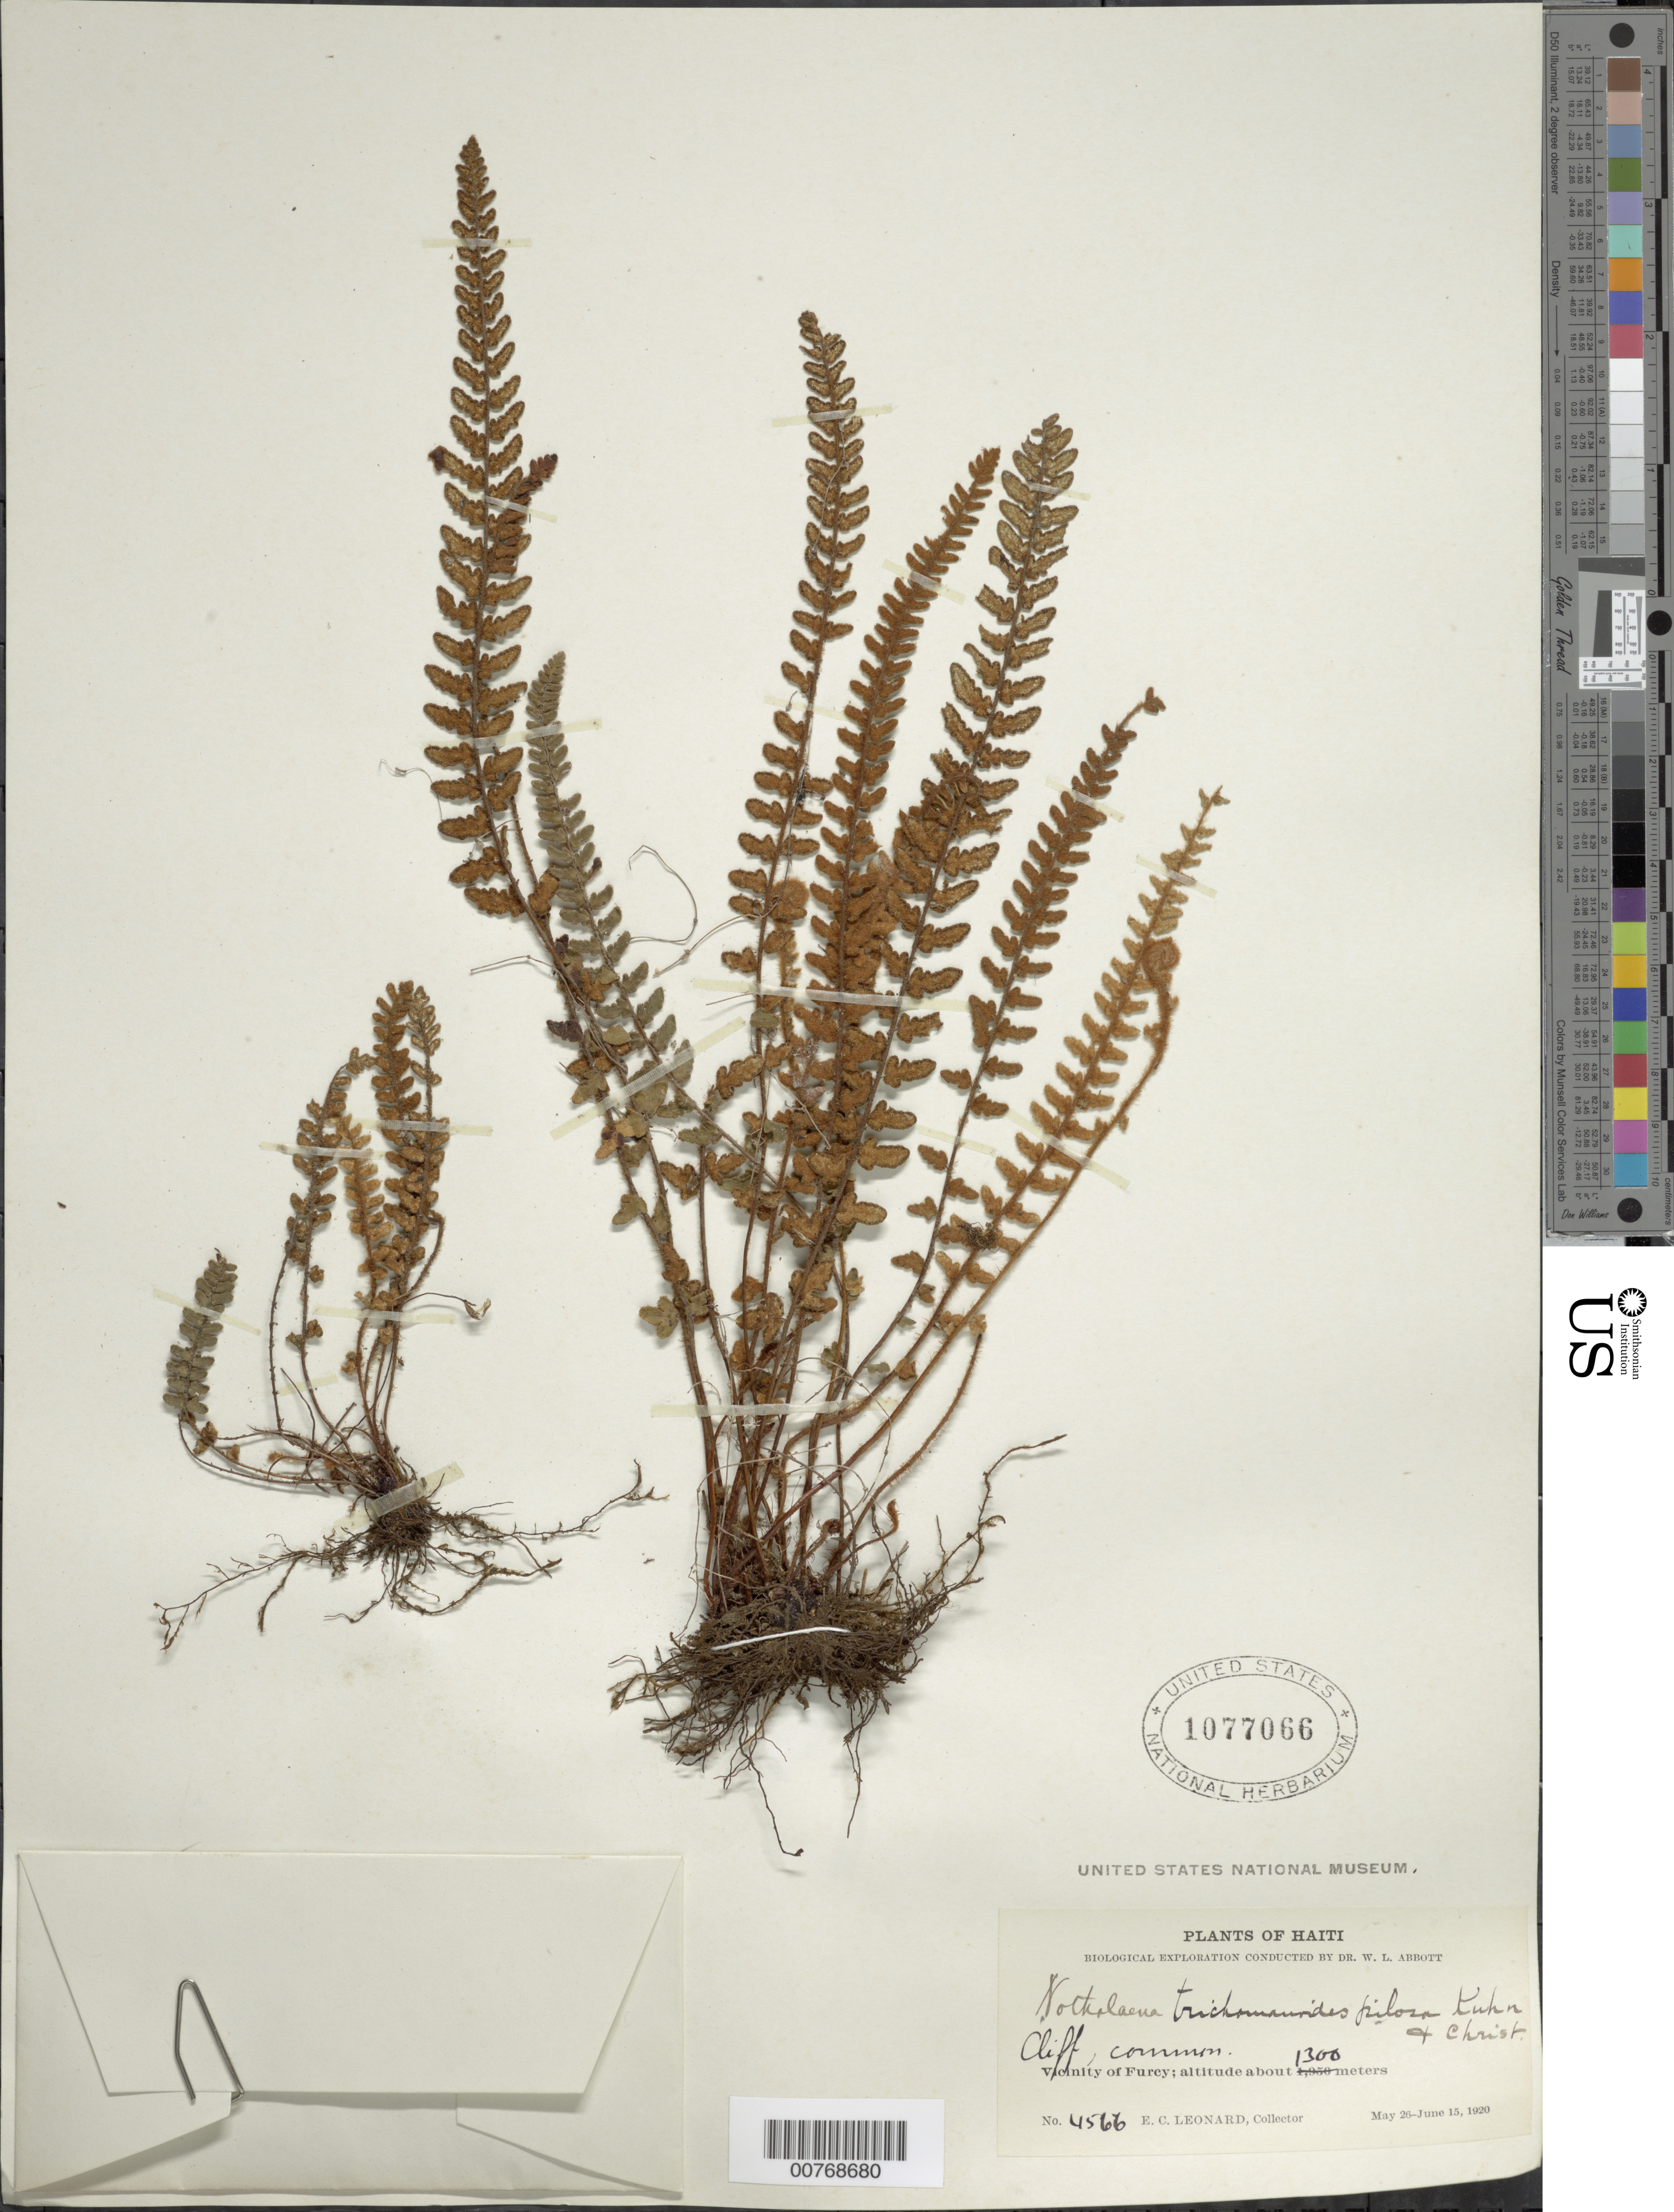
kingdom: Plantae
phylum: Tracheophyta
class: Polypodiopsida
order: Polypodiales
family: Pteridaceae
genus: Notholaena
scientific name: Notholaena trichomanoides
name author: (L.) Desv.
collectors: E. C. Leonard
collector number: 4566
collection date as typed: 26 May 1920 15 Jun 1920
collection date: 1920-05-26/1920-06-15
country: Haiti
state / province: Ouest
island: Hispaniola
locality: Vicinity of Furcy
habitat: Cliff, common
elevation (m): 1300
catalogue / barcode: US 1077066